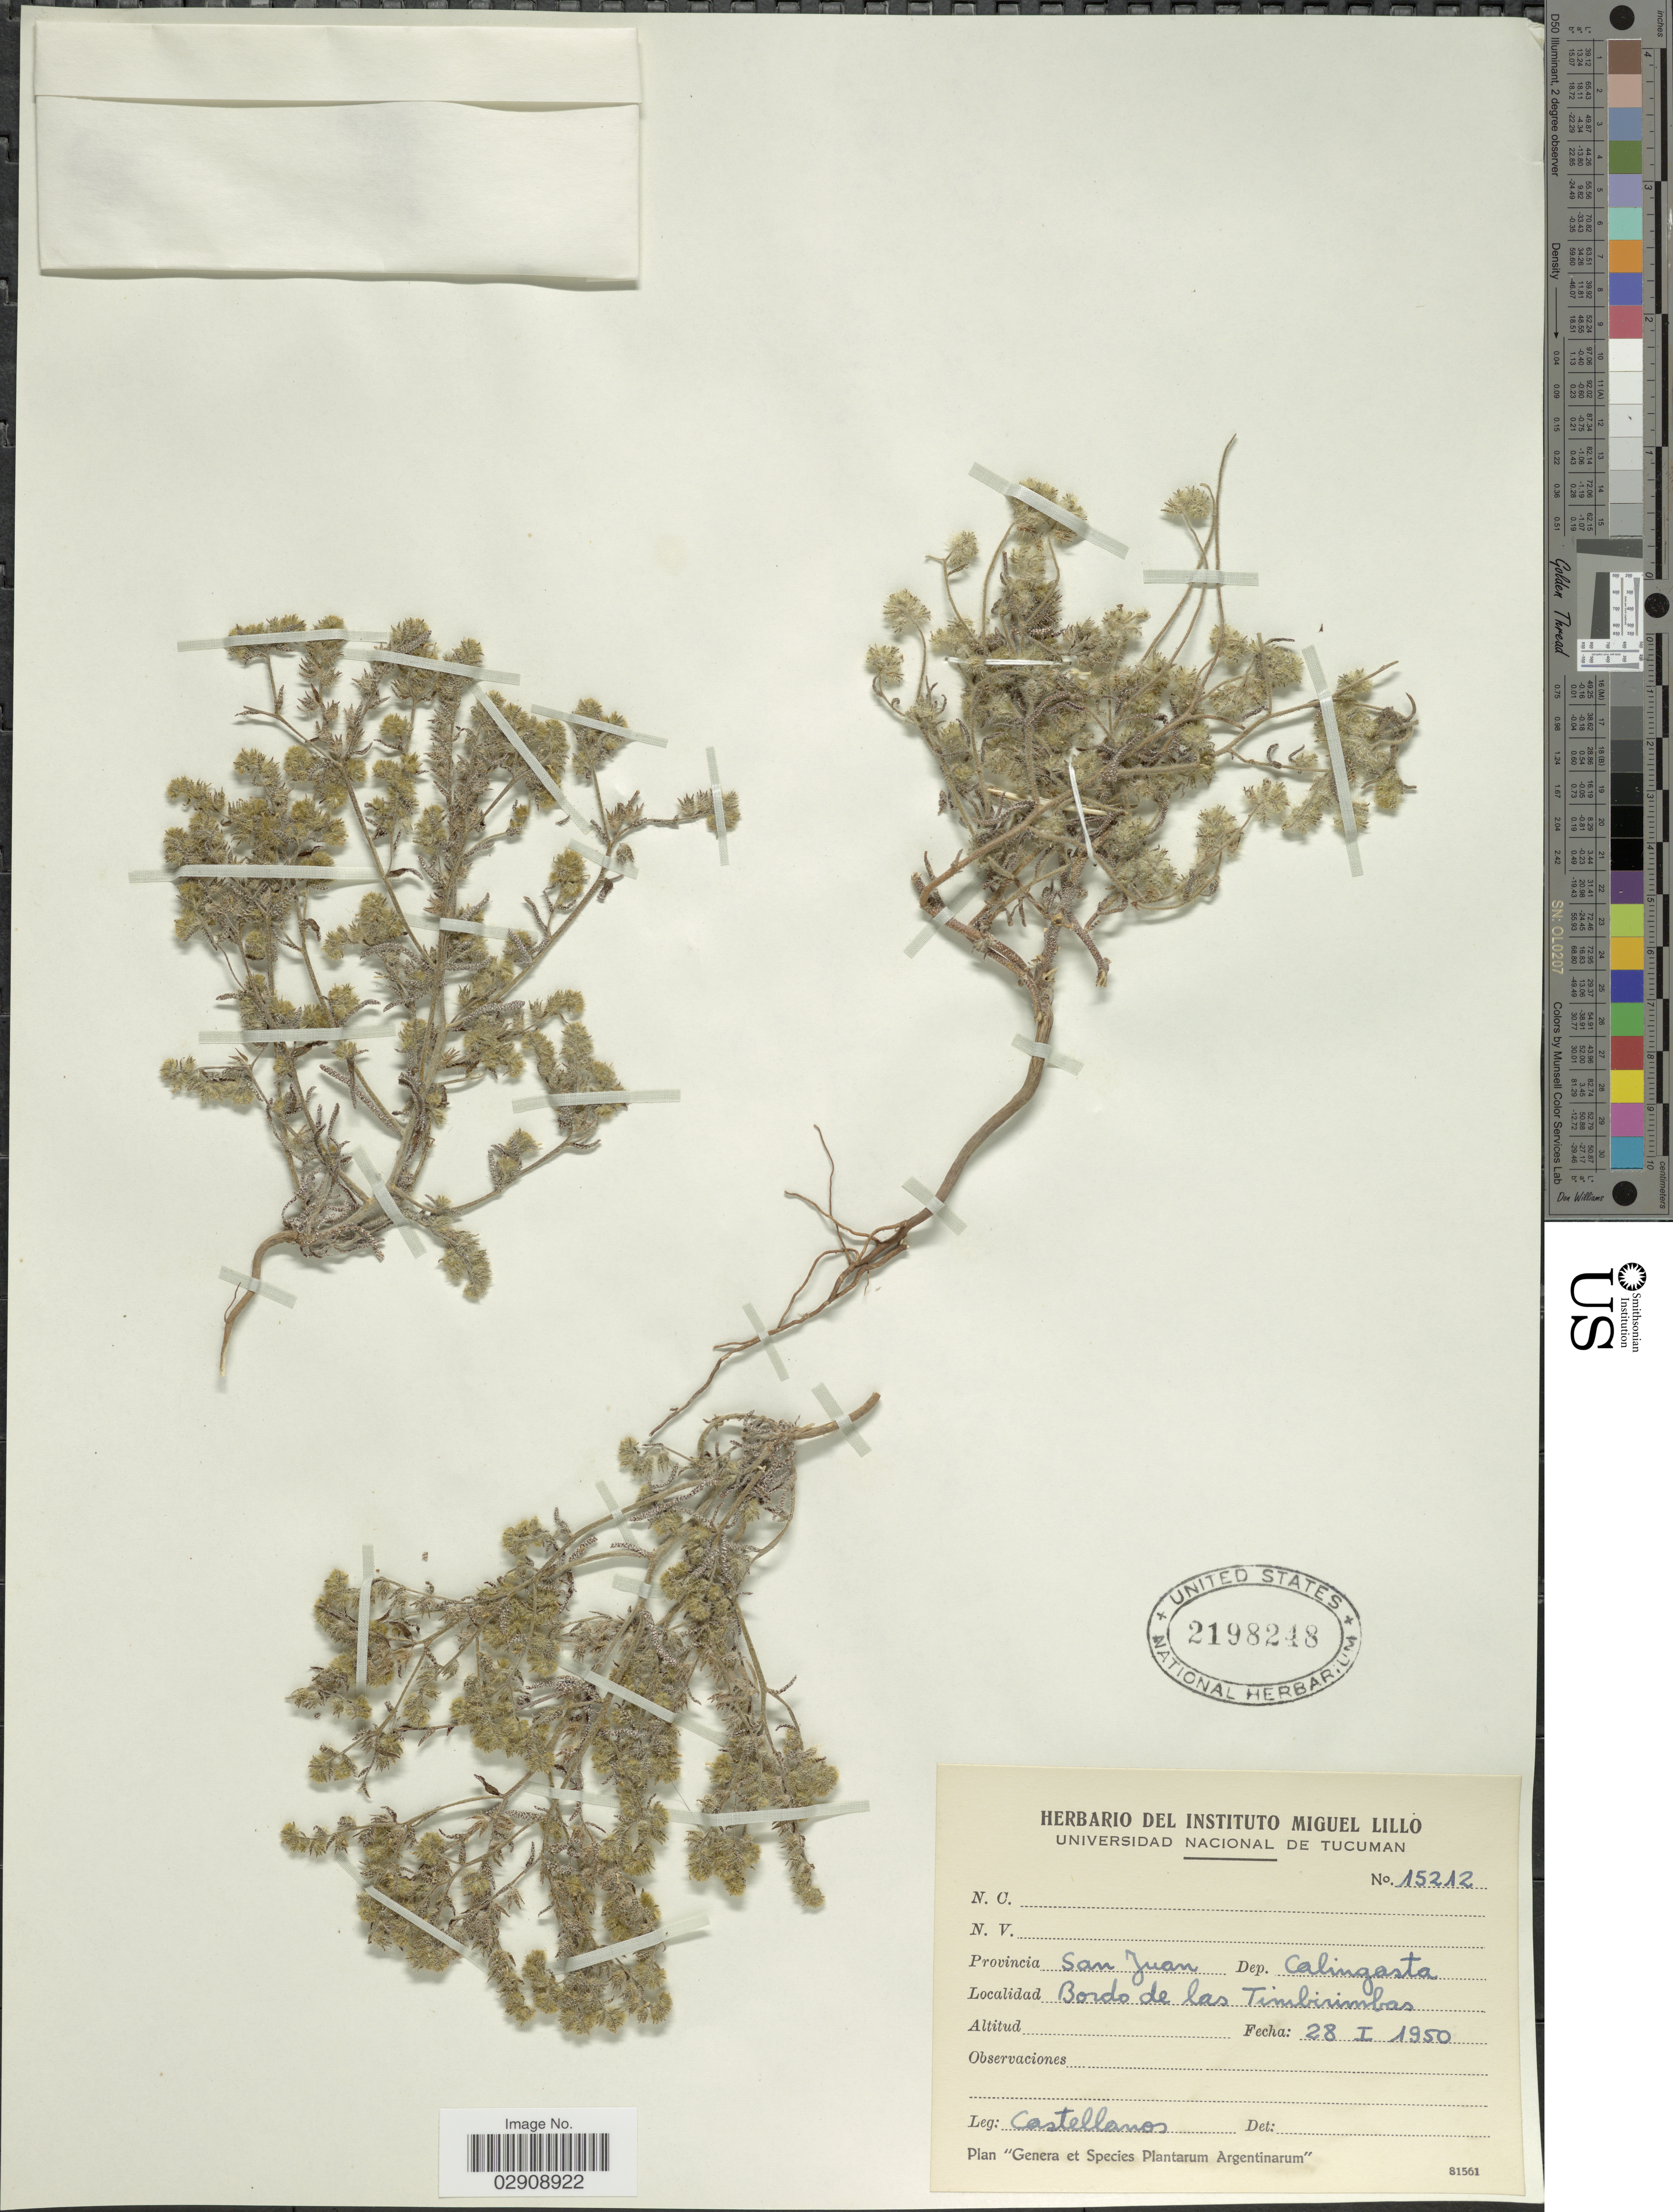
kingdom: Plantae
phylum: Tracheophyta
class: Magnoliopsida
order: Boraginales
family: Boraginaceae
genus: Johnstonella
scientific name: Johnstonella diplotricha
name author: (Phil.) Hasenstab & M.G. Simpson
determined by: Moroni, Pablo, (SI), Instituto de Botanica Darwinion (ARGENTINA)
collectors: -- Castellanos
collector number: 15212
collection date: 1950-01-28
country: Argentina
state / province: San Juan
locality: Bordo de las Timbirimbas. Provincia San Juan. Dep. Calingasta.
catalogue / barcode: US 2198248